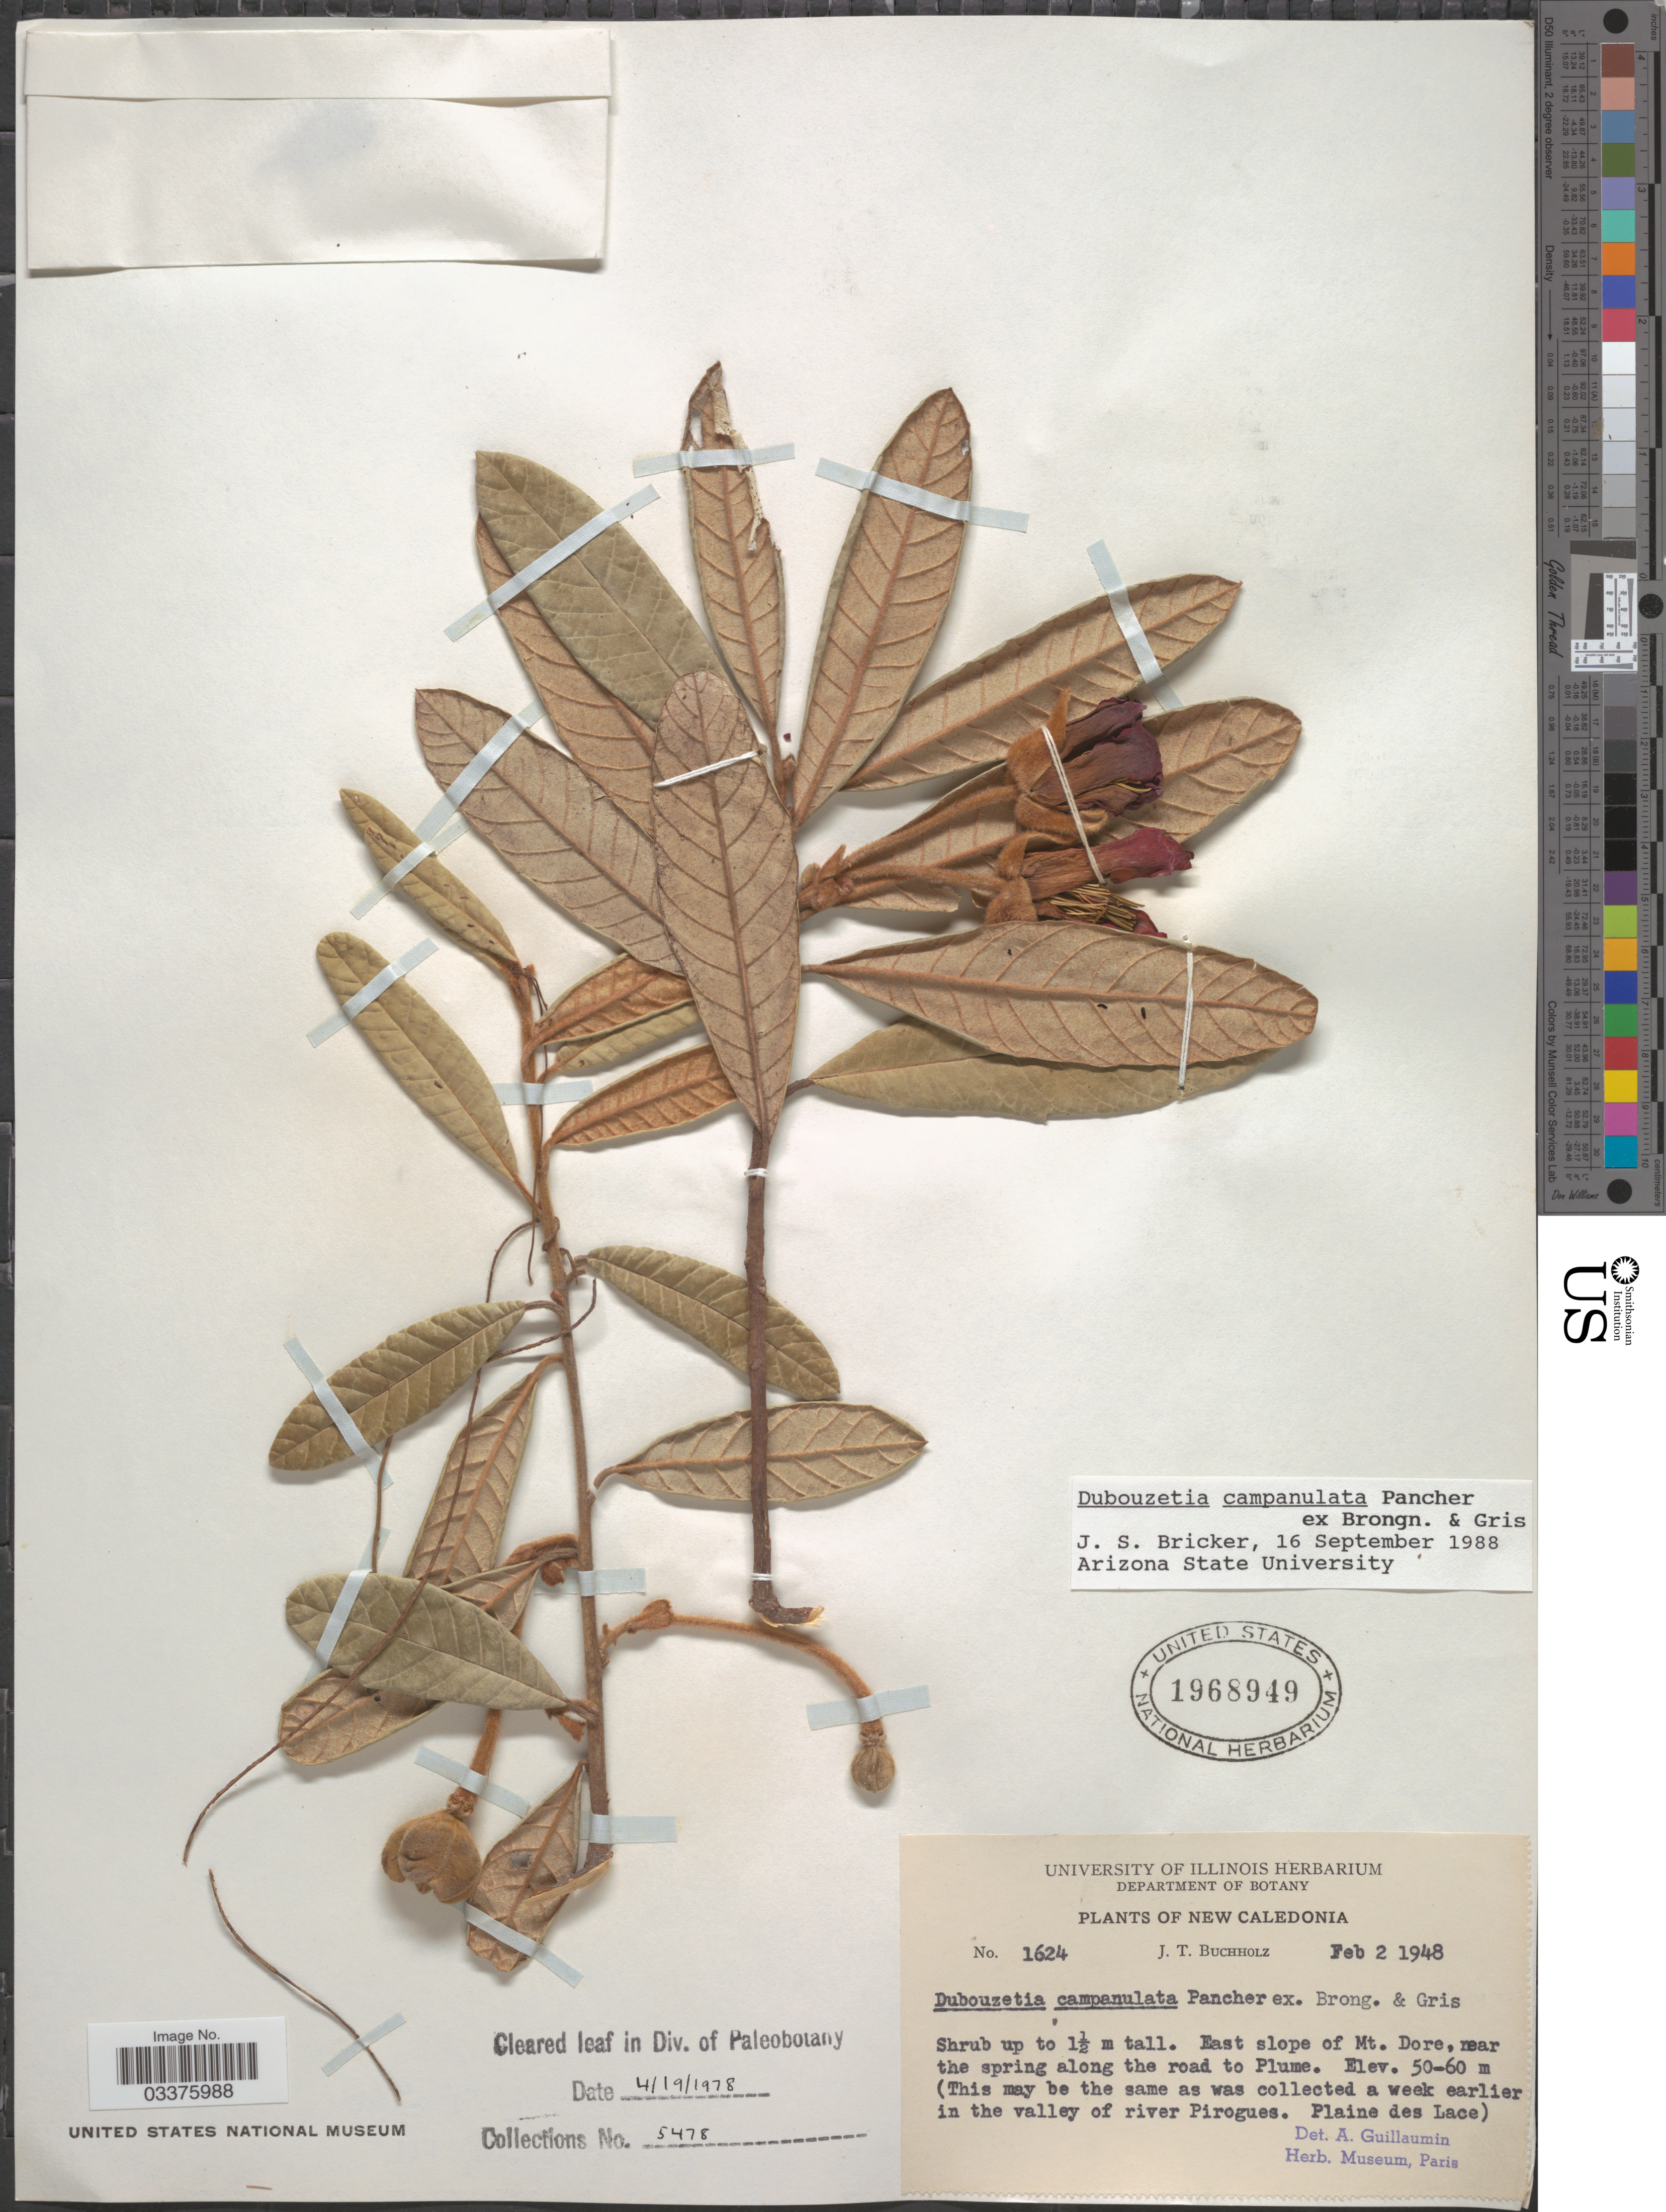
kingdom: Plantae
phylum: Tracheophyta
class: Magnoliopsida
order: Oxalidales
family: Elaeocarpaceae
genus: Dubouzetia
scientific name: Dubouzetia campanulata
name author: Pancher ex Brongn. & Gris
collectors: J. Buccholz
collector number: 1624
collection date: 1948-02-02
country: New Caledonia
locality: East slope of Mt. Dore, near the spring along the road to Plume.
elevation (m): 50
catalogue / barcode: US 1968949